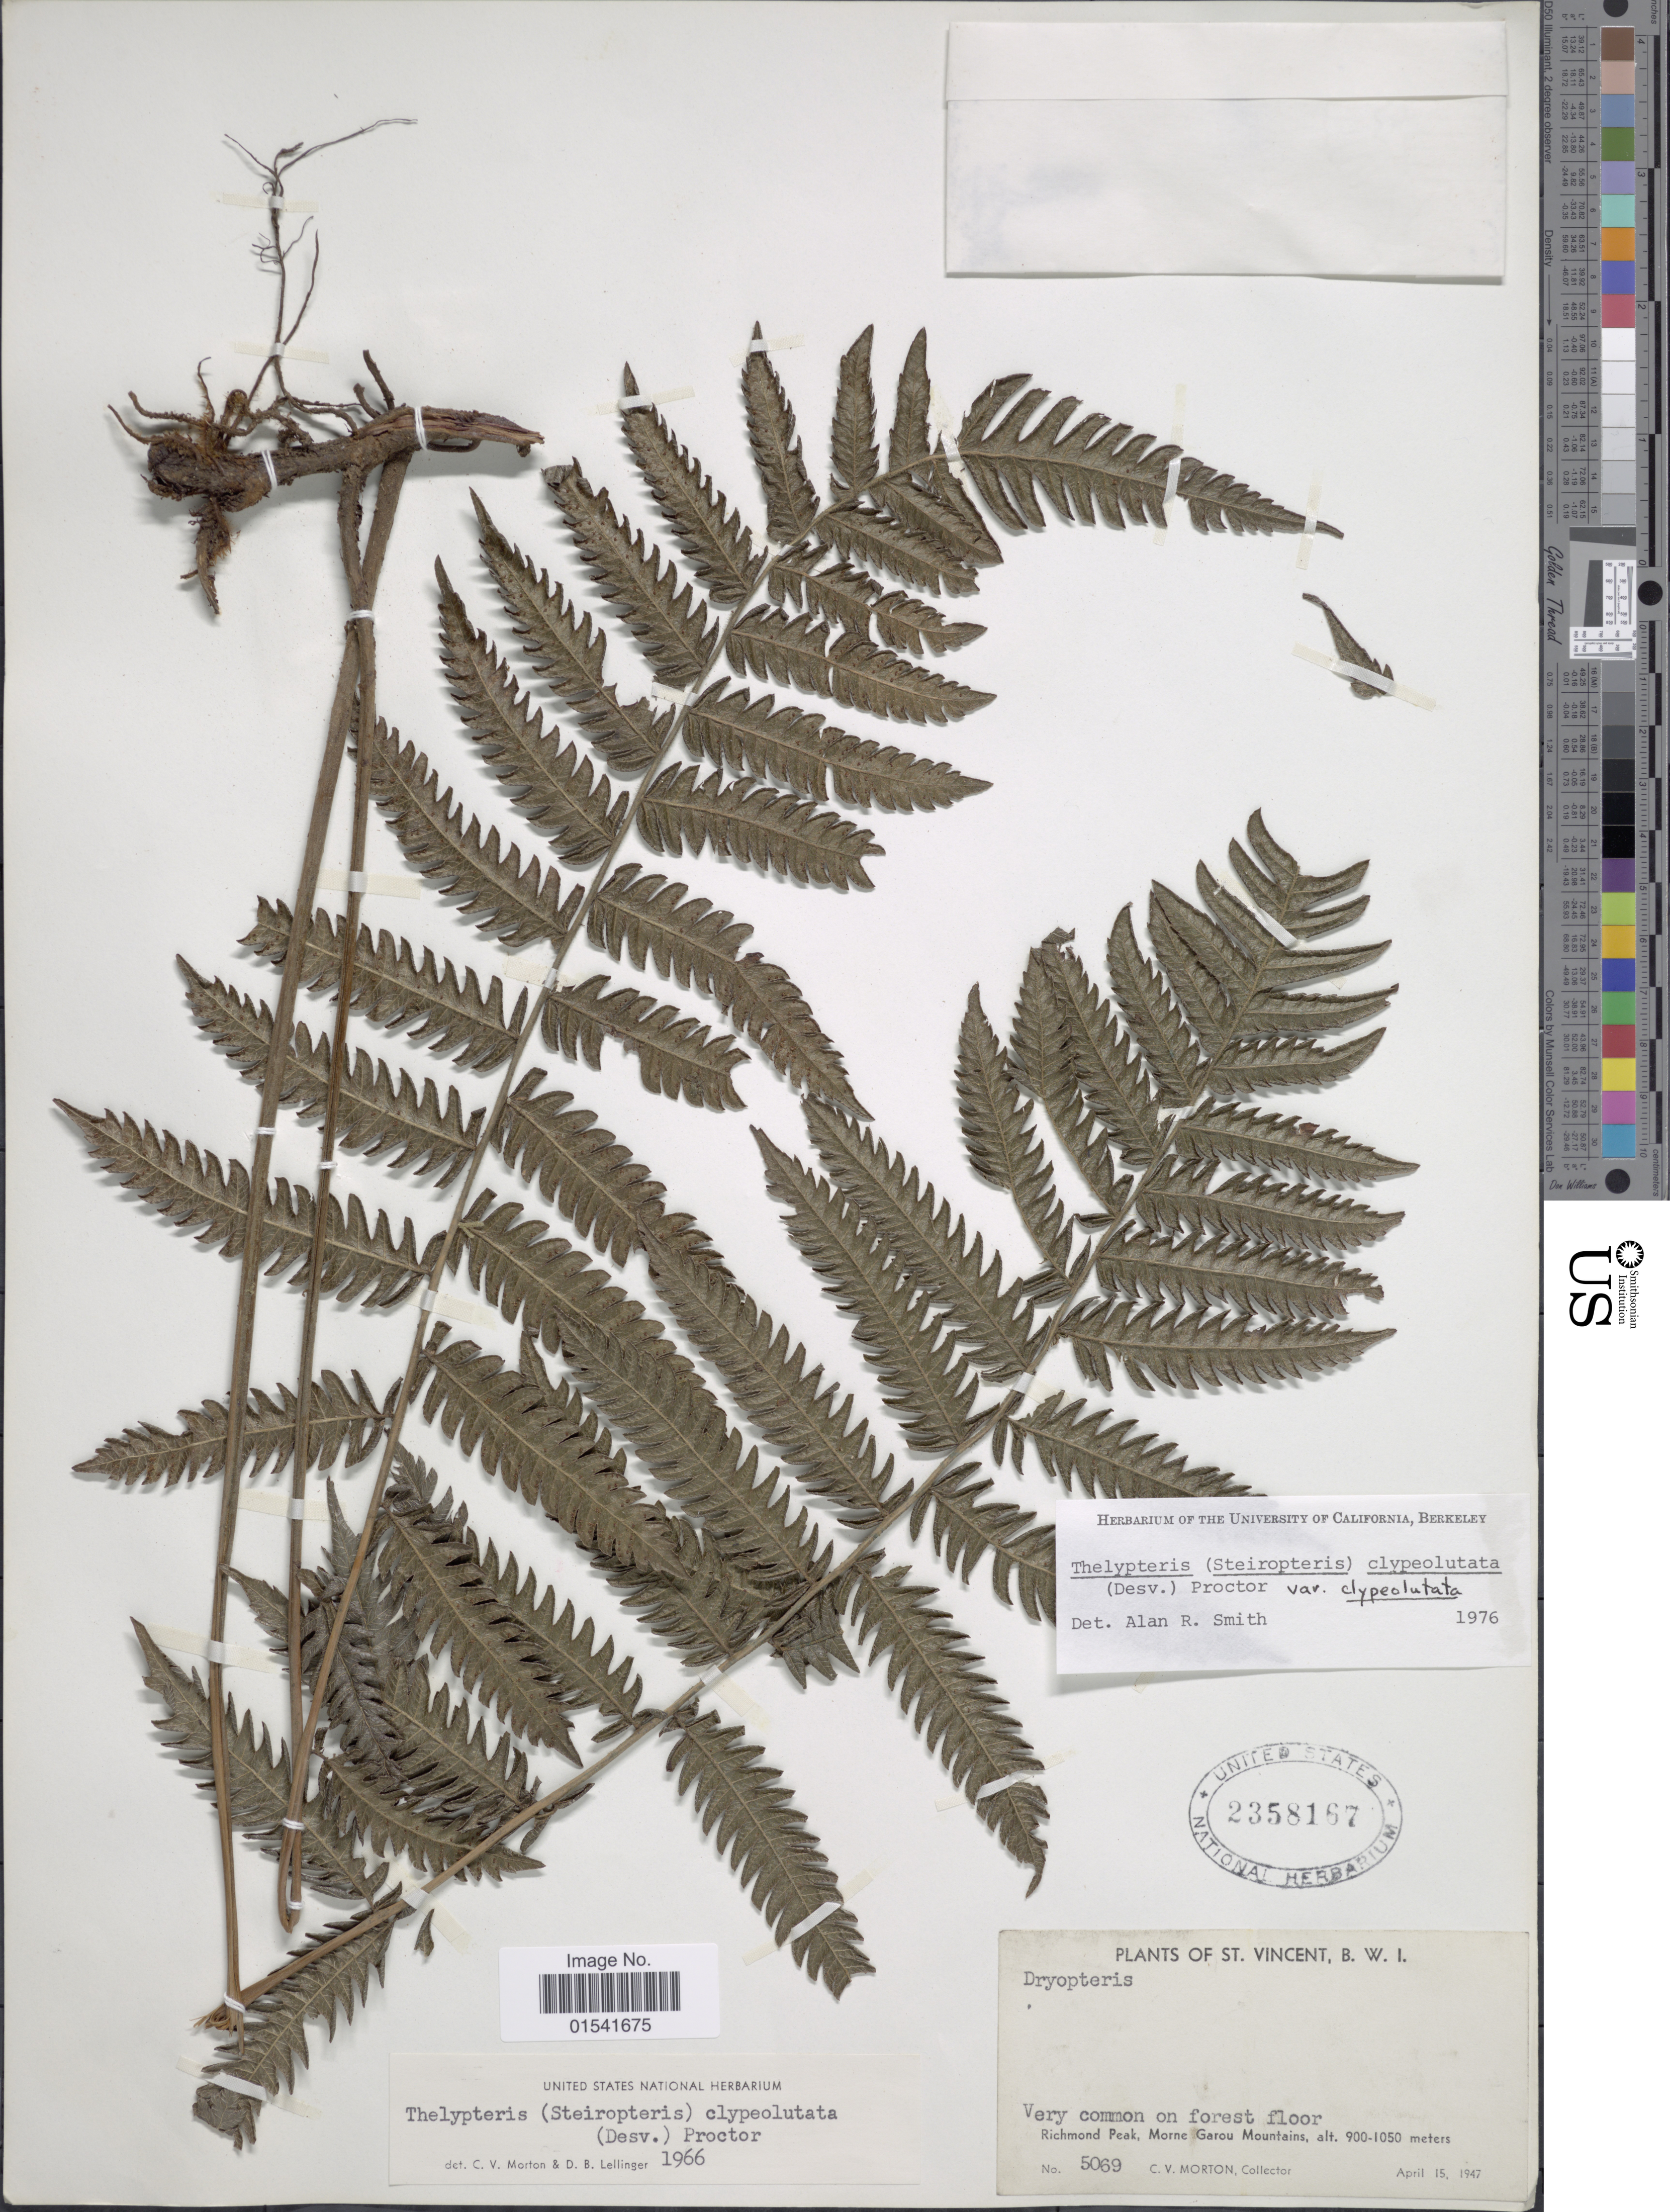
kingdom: Plantae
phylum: Tracheophyta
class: Polypodiopsida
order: Polypodiales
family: Thelypteridaceae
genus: Steiropteris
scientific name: Steiropteris clypeolutata var. clypeolutata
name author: (Desv.) Pic. Serm.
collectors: C. V. Morton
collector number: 5069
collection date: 1947-04-15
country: St. Vincent - Grenadines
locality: St. Vincent, B.W.I., Richmond Peak, Morne Garou Mountains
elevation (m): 900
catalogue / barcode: US 2358167